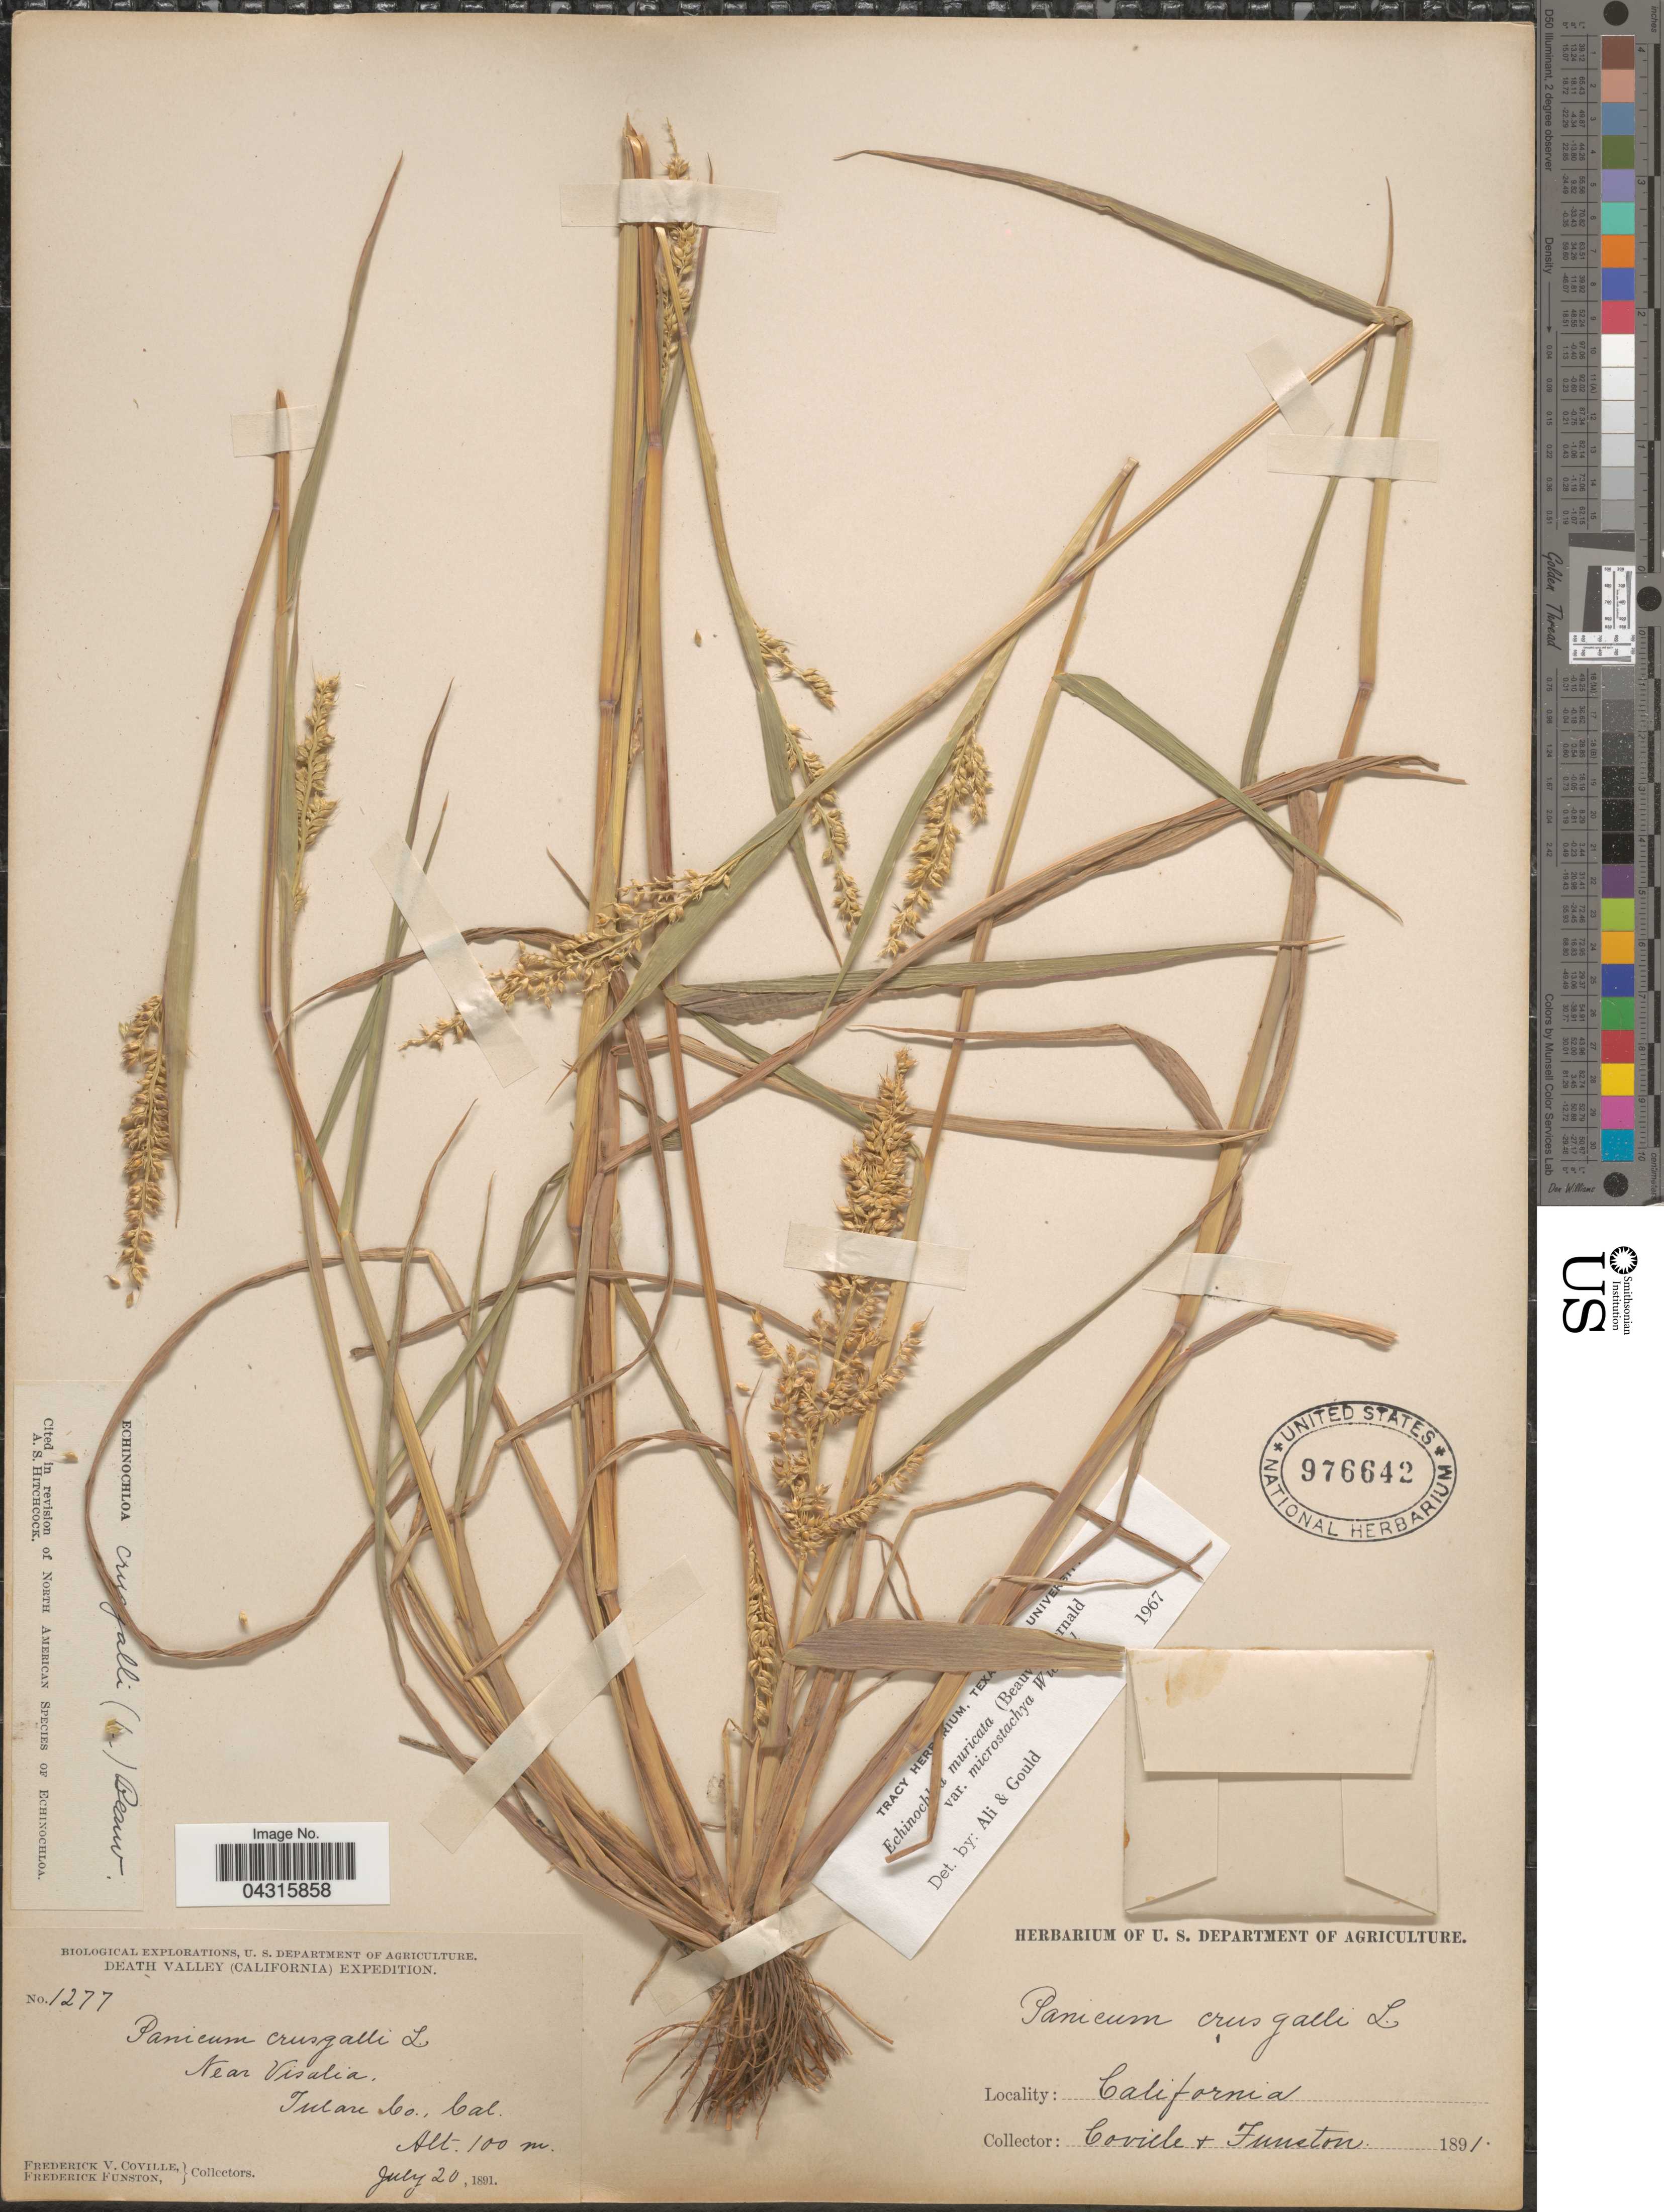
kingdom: Plantae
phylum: Tracheophyta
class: Liliopsida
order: Poales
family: Poaceae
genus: Echinochloa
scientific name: Echinochloa muricata var. microstachya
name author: Wiegand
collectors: F. V. Coville & F. Funston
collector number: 1277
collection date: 1891-07-20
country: United States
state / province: California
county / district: Tulare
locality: Biological Explorations. Death Valley (California) Expedition. Near Visalia. Tulare Co.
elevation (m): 100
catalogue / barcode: US 976642